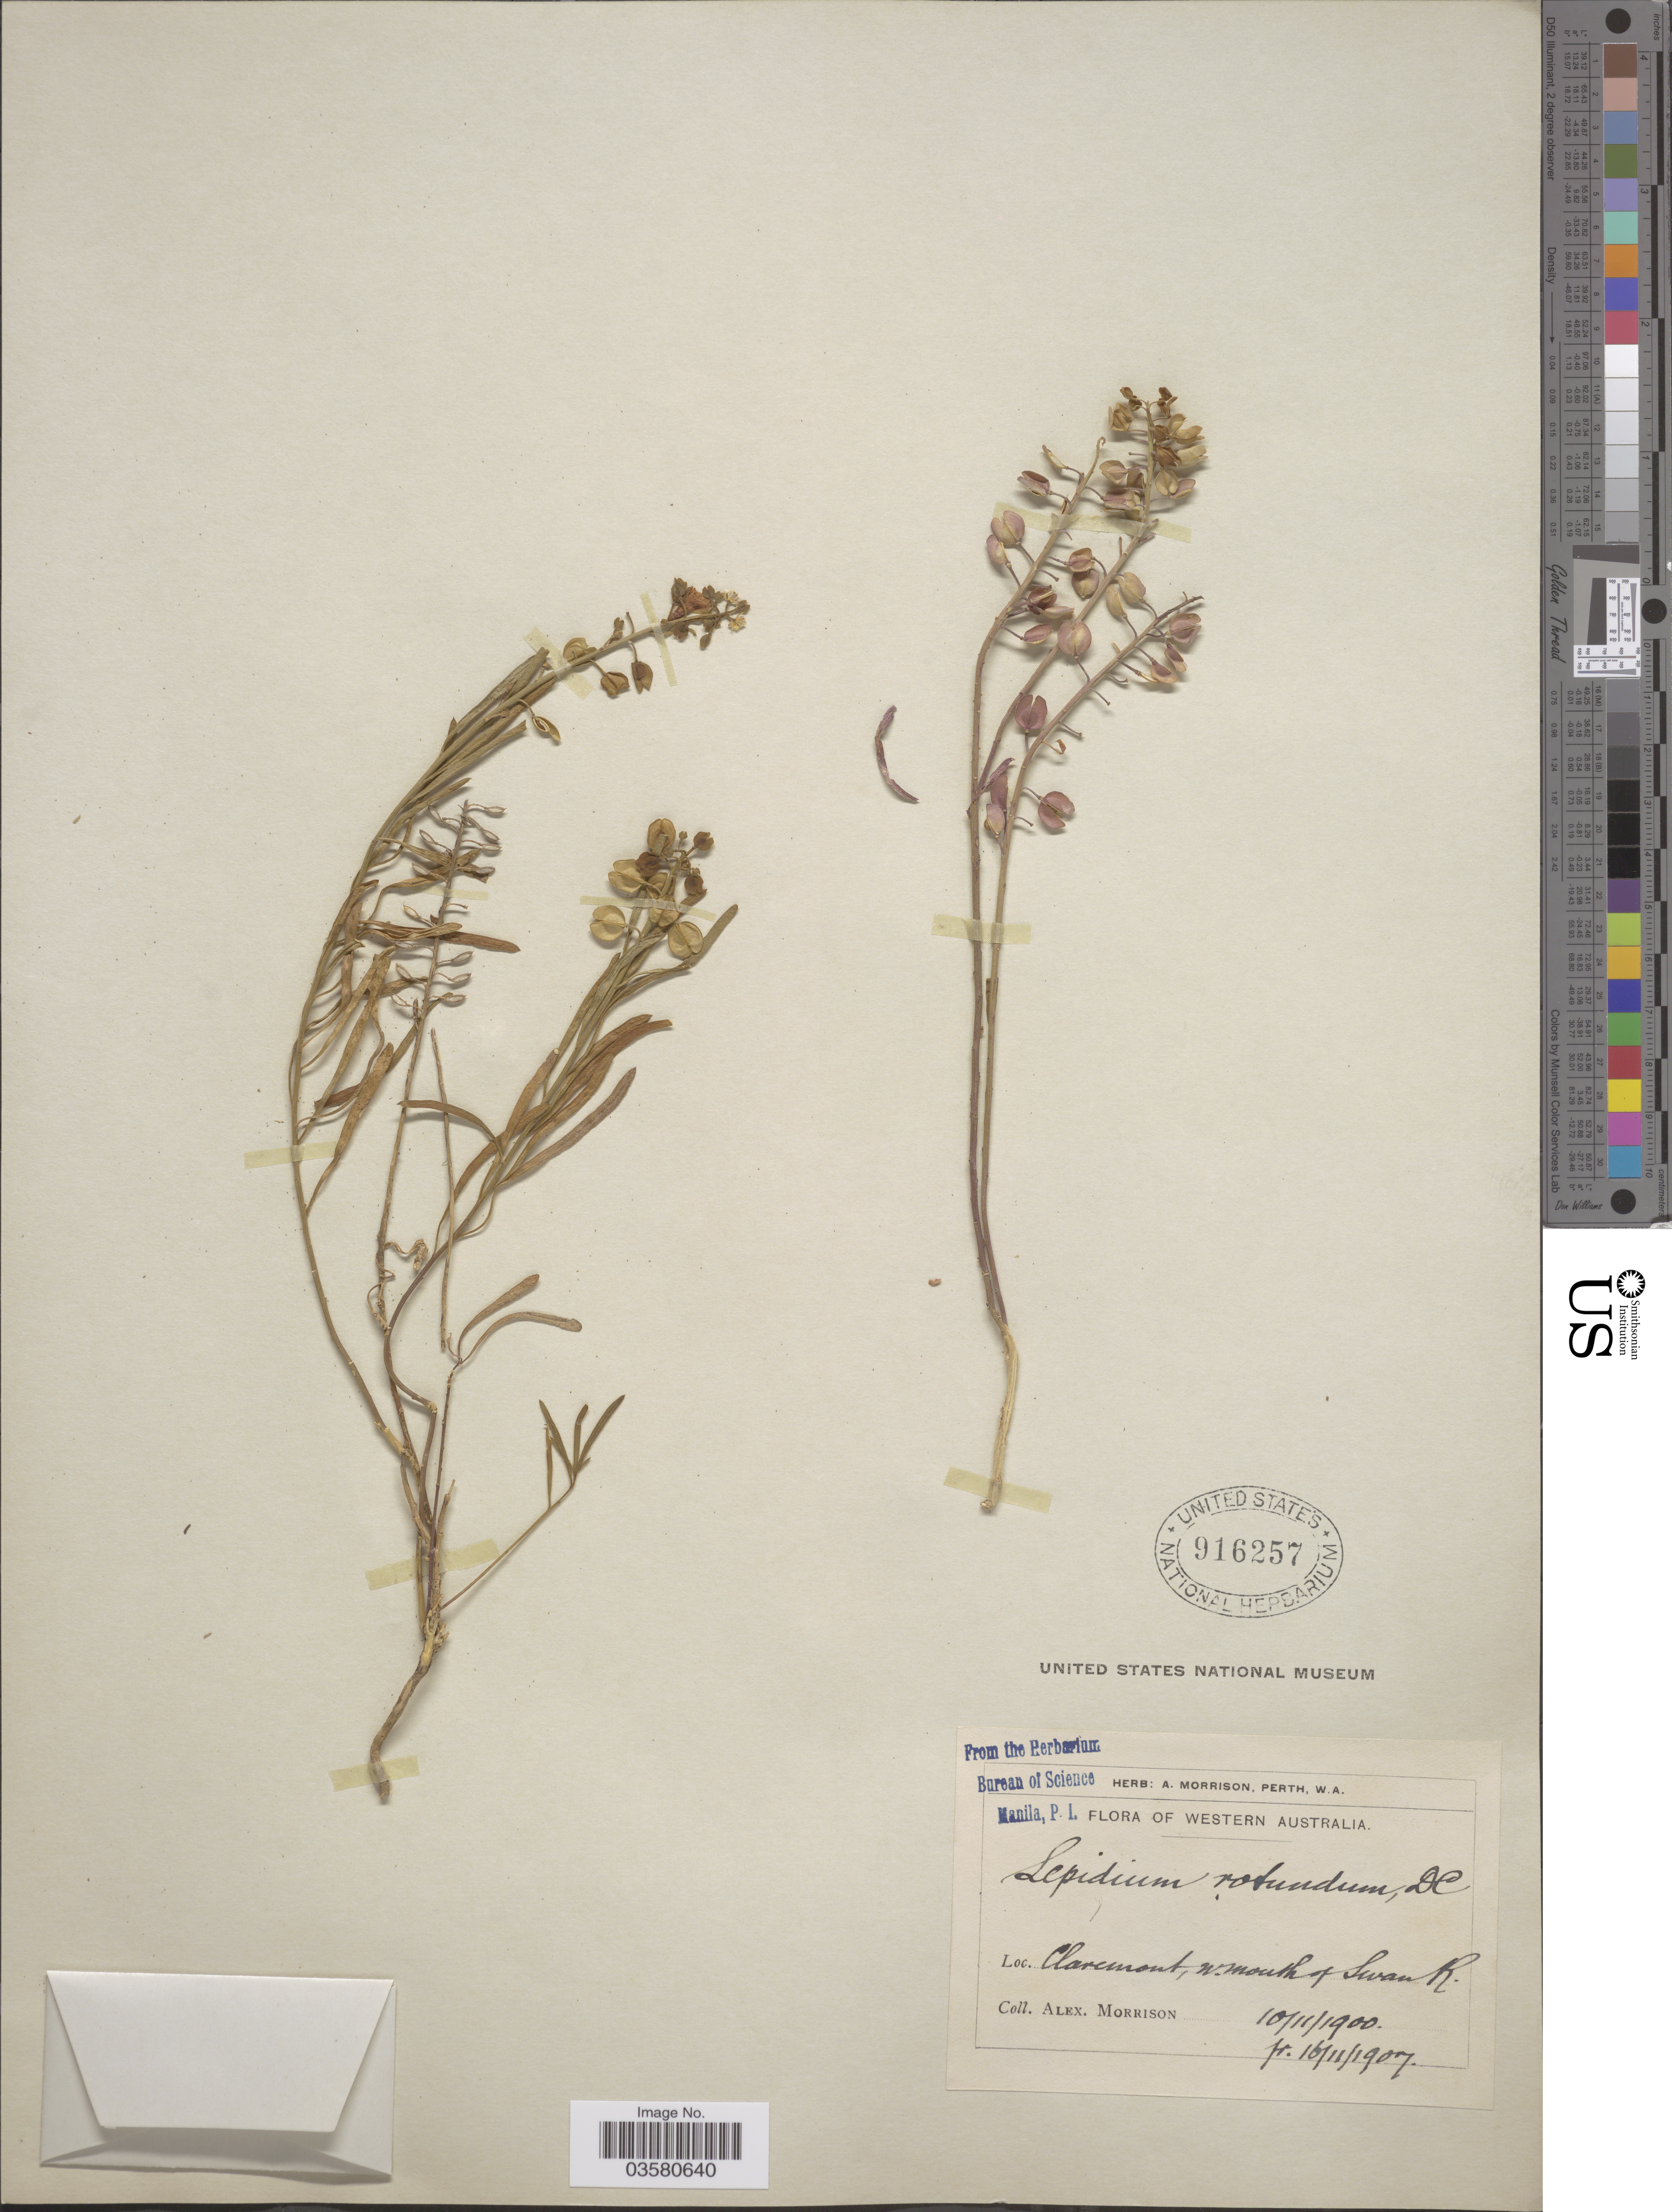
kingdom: Plantae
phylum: Tracheophyta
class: Magnoliopsida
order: Brassicales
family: Brassicaceae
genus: Lepidium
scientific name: Lepidium rotundum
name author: DC.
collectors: A. Morrison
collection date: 1900-11-10/1907-11-16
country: Australia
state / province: Western Australia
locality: Claremont, w. mouth of Swan R.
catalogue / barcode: US 916257